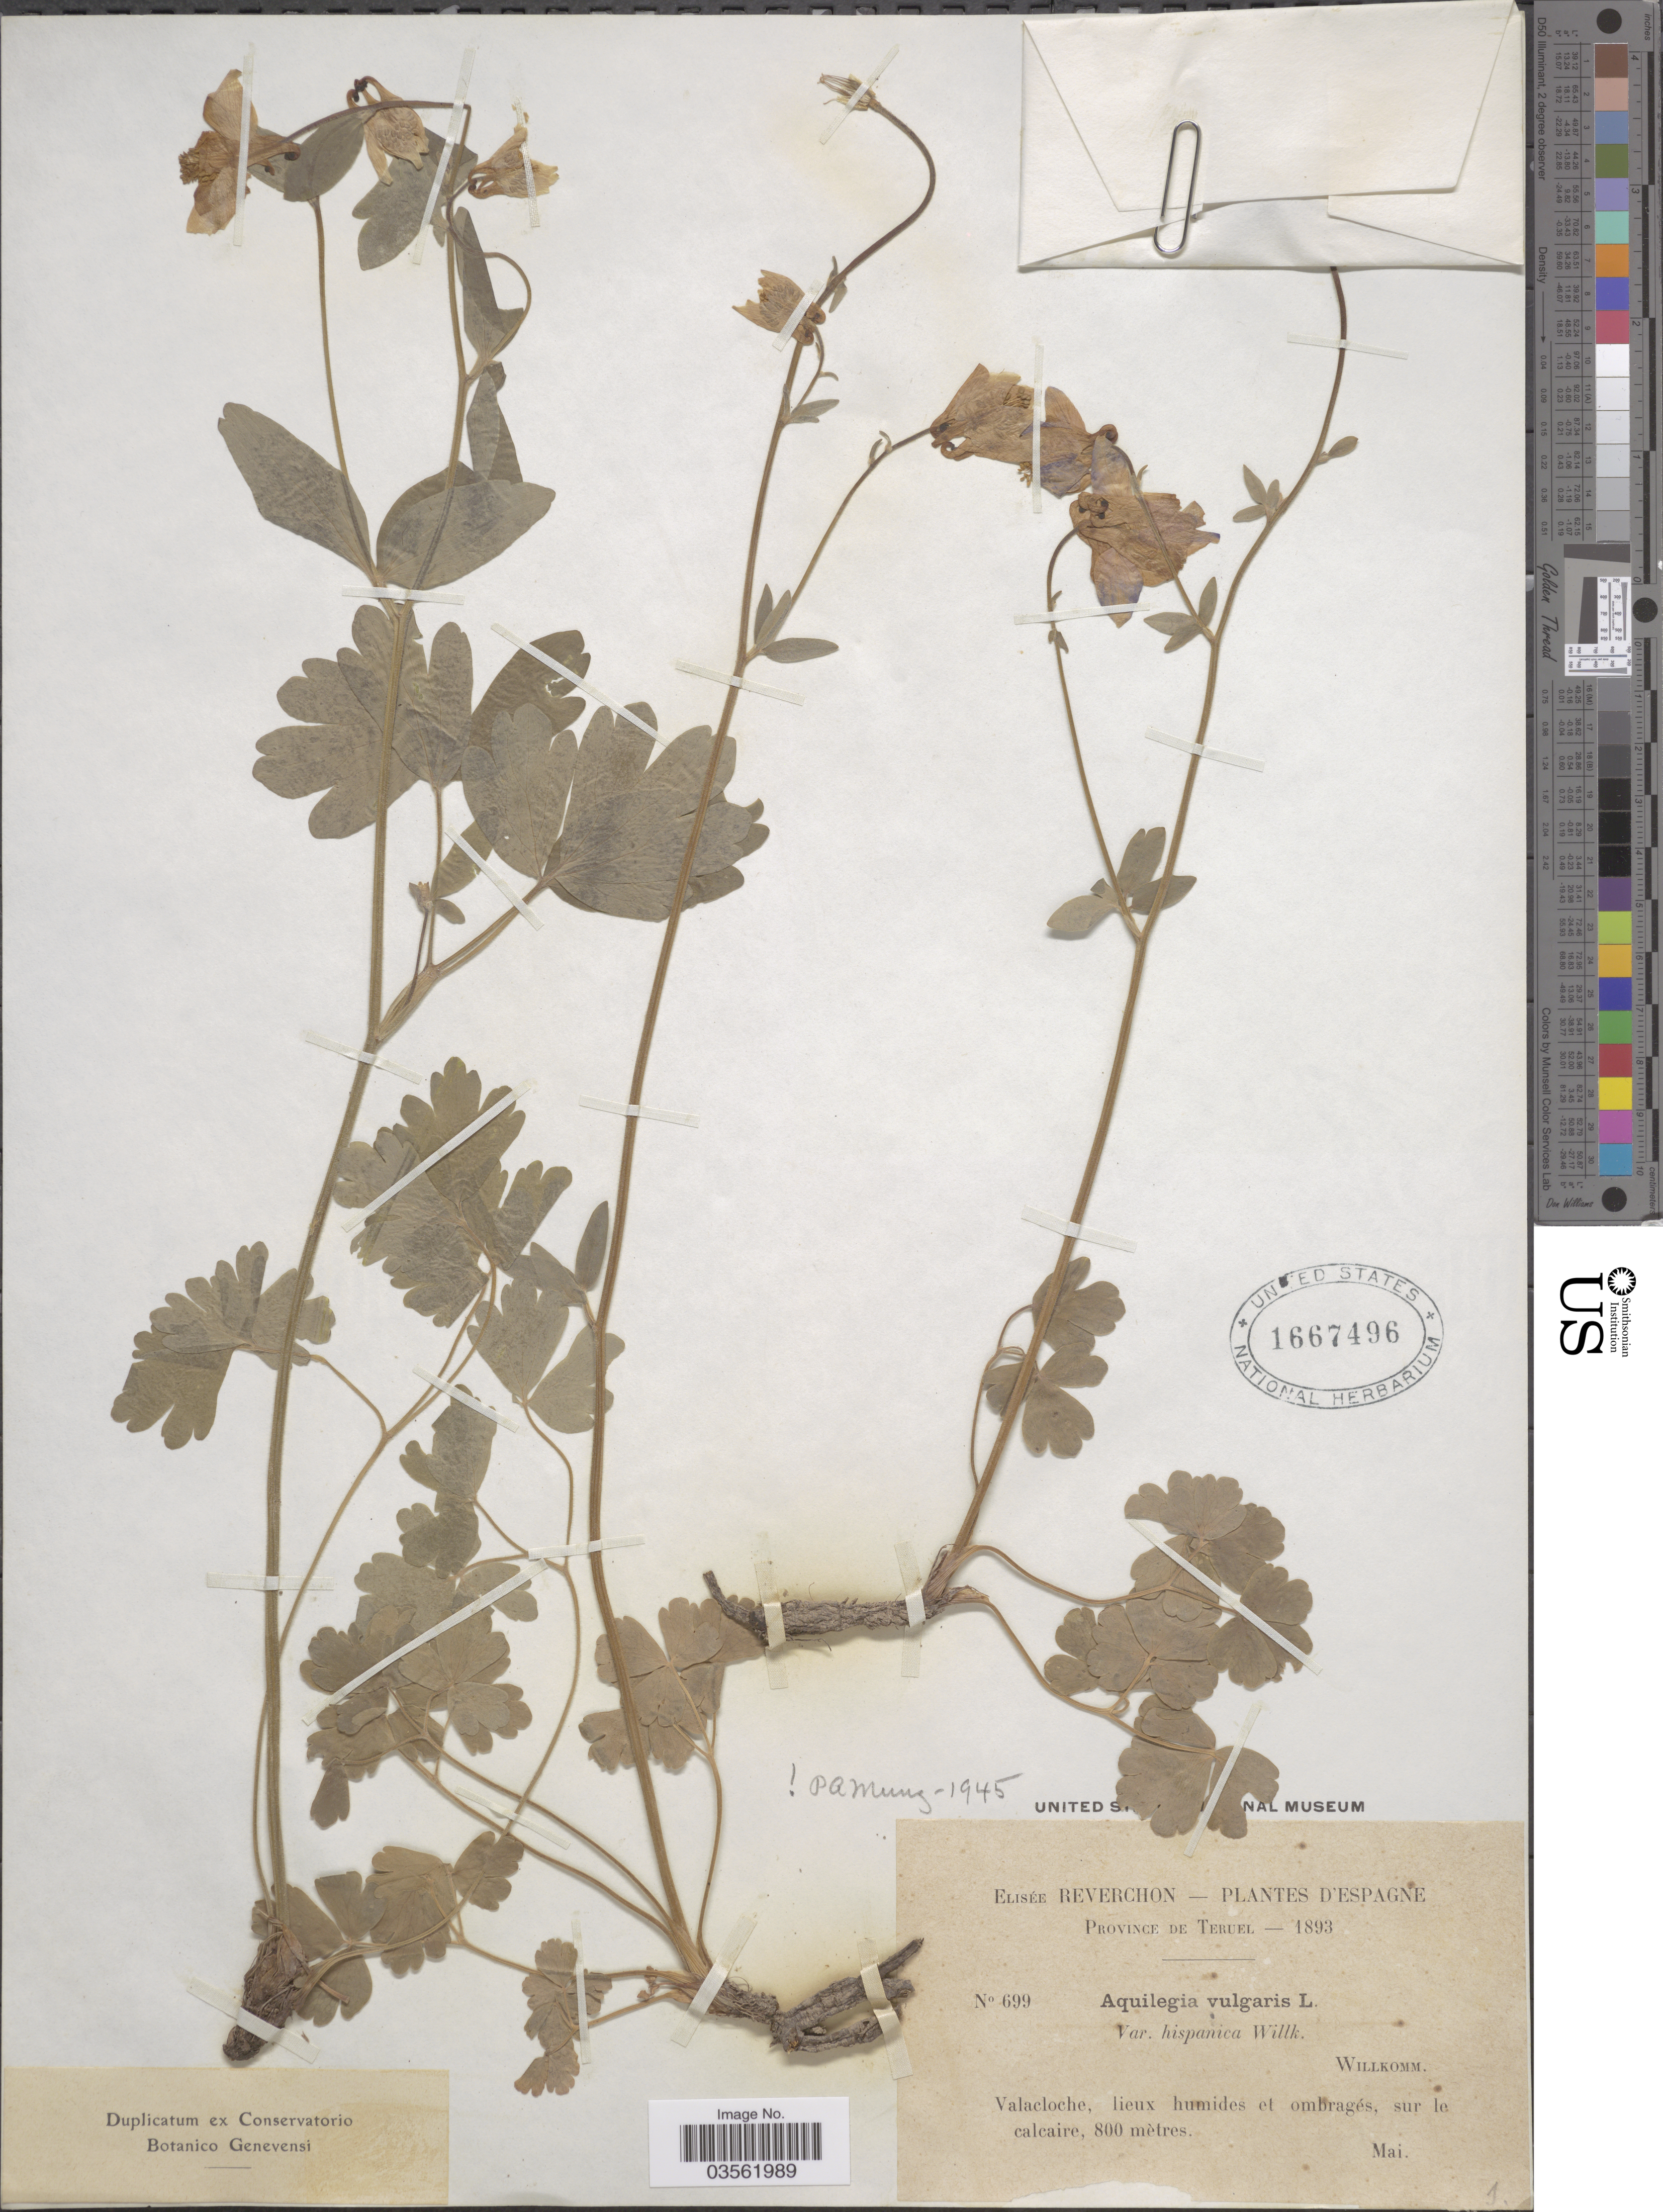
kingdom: Plantae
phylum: Tracheophyta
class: Magnoliopsida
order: Ranunculales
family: Ranunculaceae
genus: Aquilegia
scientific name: Aquilegia vulgaris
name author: L.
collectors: E. Reverchon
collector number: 699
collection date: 1893-05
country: Spain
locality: Espagne. Province de Teruel. Valacloche, lieux humides et ombragés, sur le calcaire.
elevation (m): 800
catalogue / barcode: US 1667496